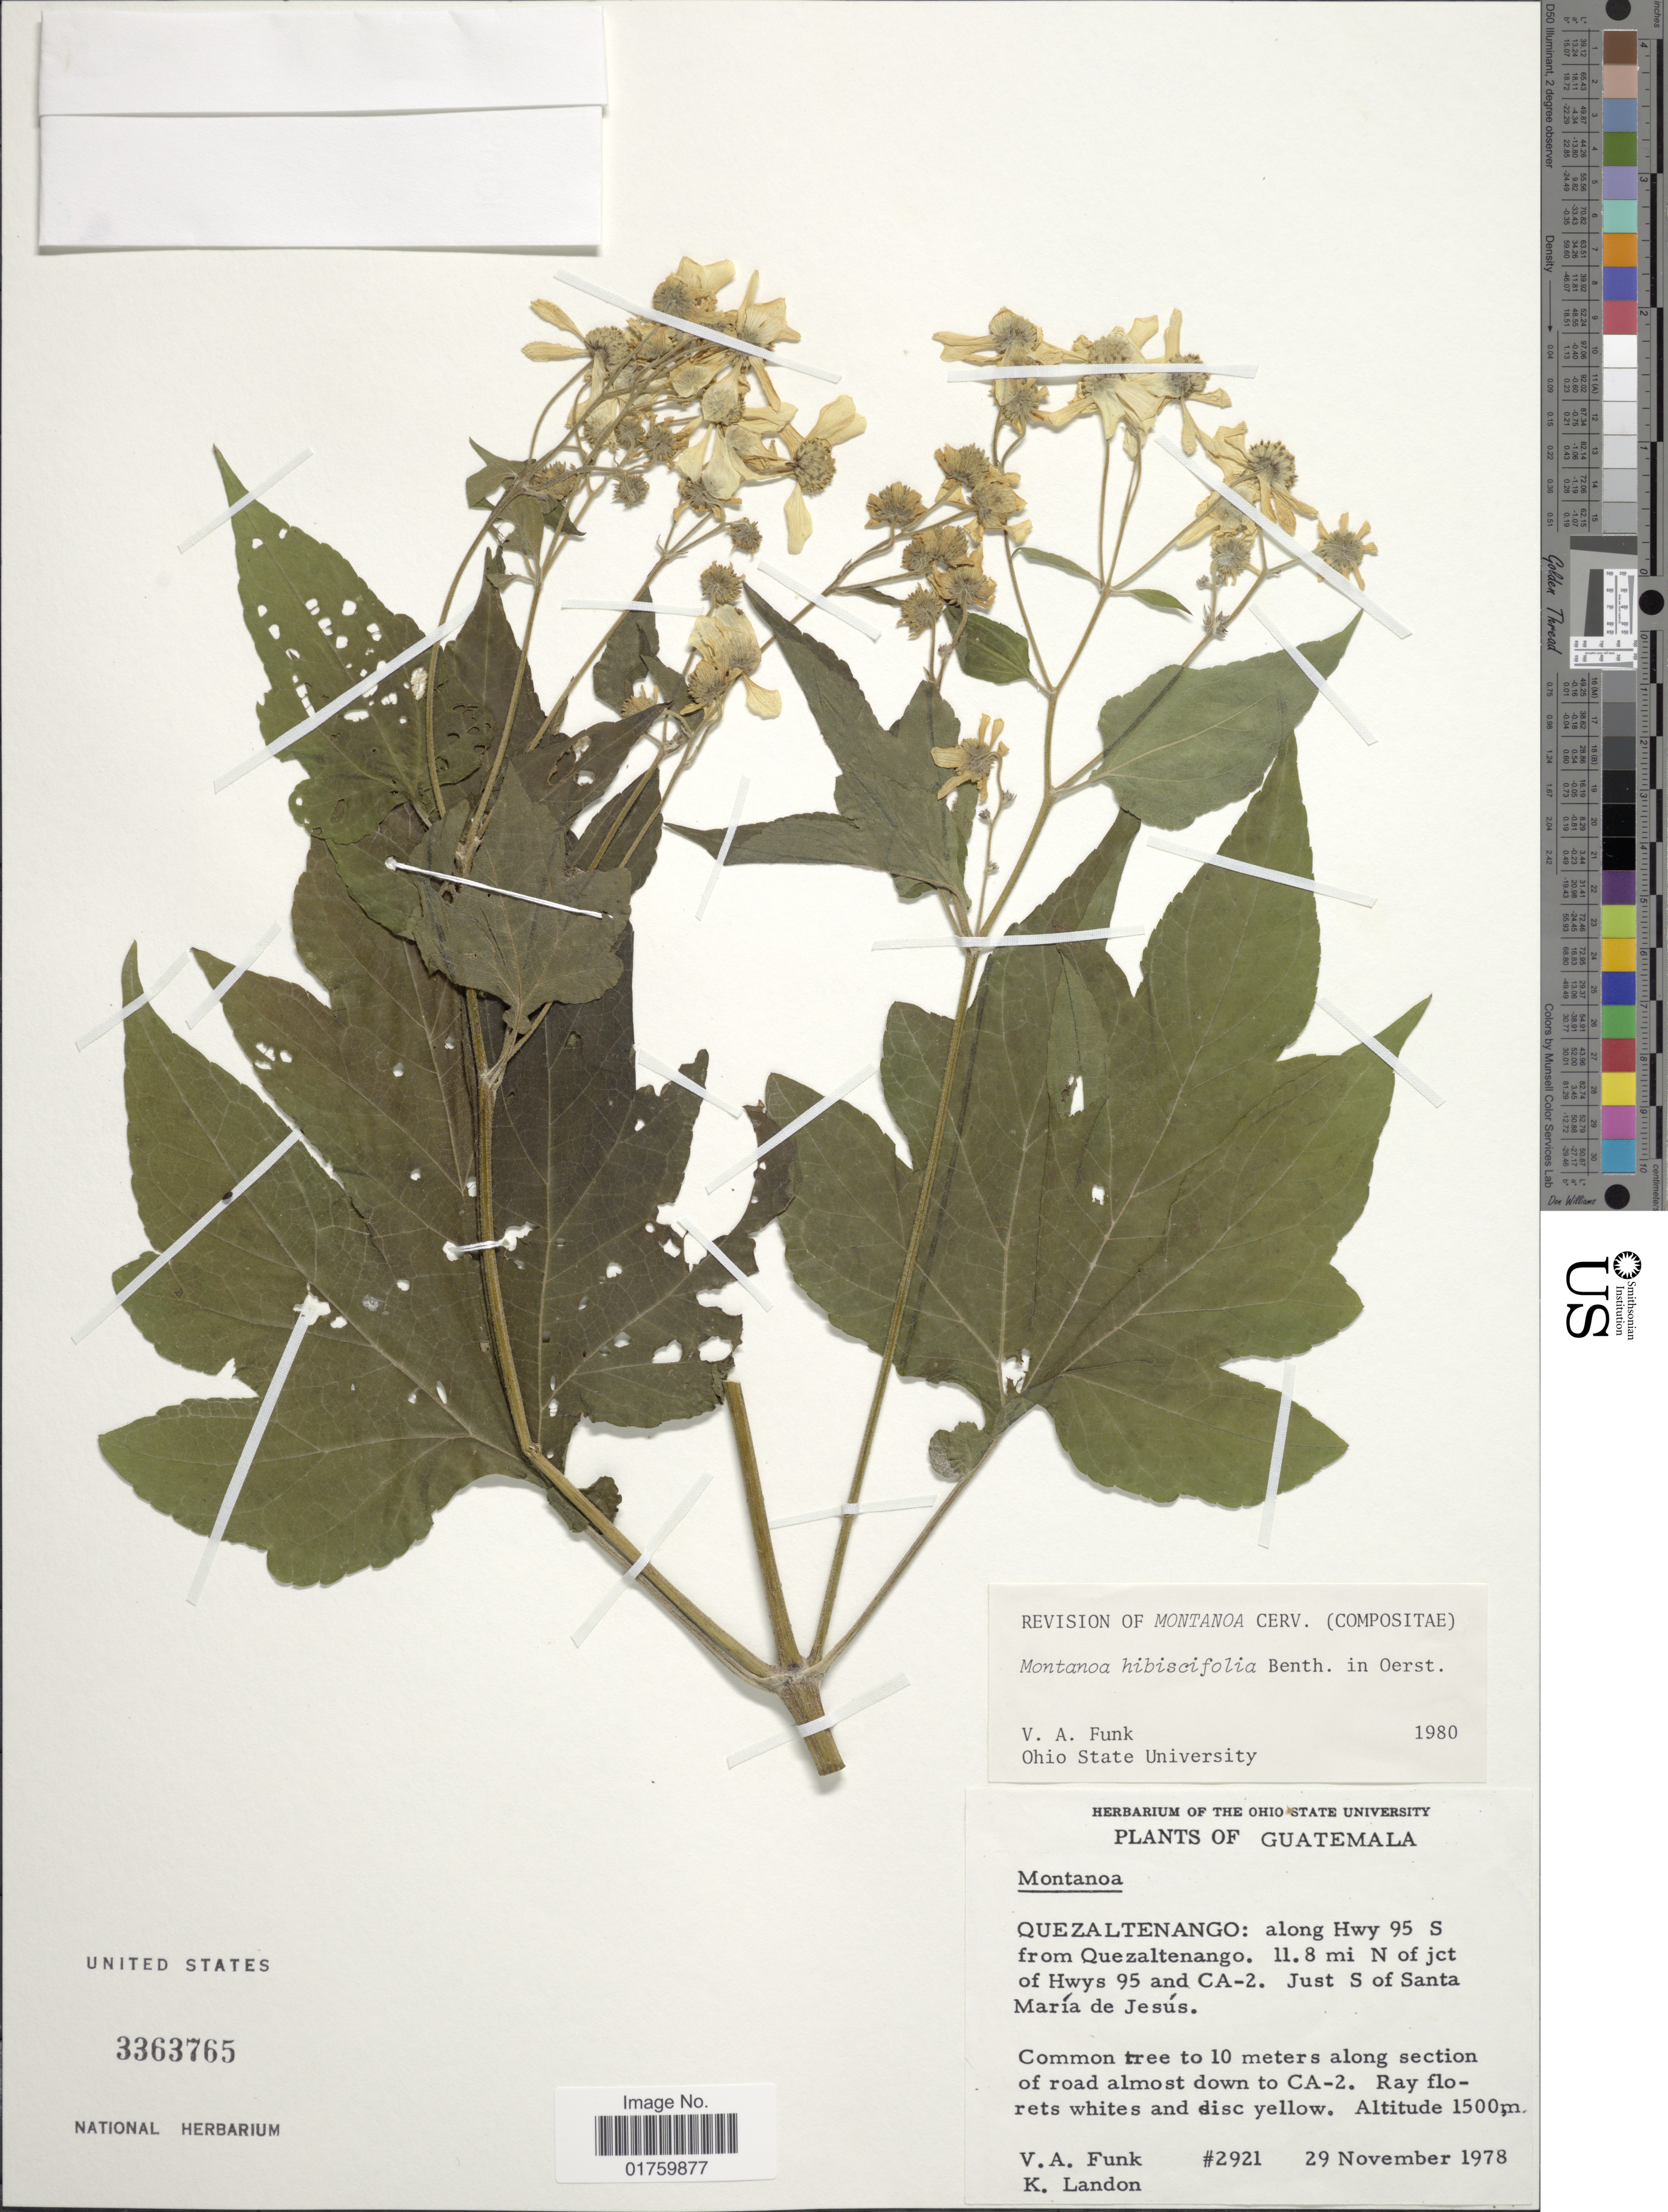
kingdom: Plantae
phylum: Tracheophyta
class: Magnoliopsida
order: Asterales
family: Asteraceae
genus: Montanoa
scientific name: Montanoa hibiscifolia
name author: Benth.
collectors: V. Funk & K. C. Landon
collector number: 2921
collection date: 1978-11-29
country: Guatemala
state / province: Quetzaltenango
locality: Along Hwy 95 S from Quezaltenango, 11.8 mi N of jct of Hwys 95 and CA-2, just S of Santa María de Jesús.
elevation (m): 1500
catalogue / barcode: US 3363765